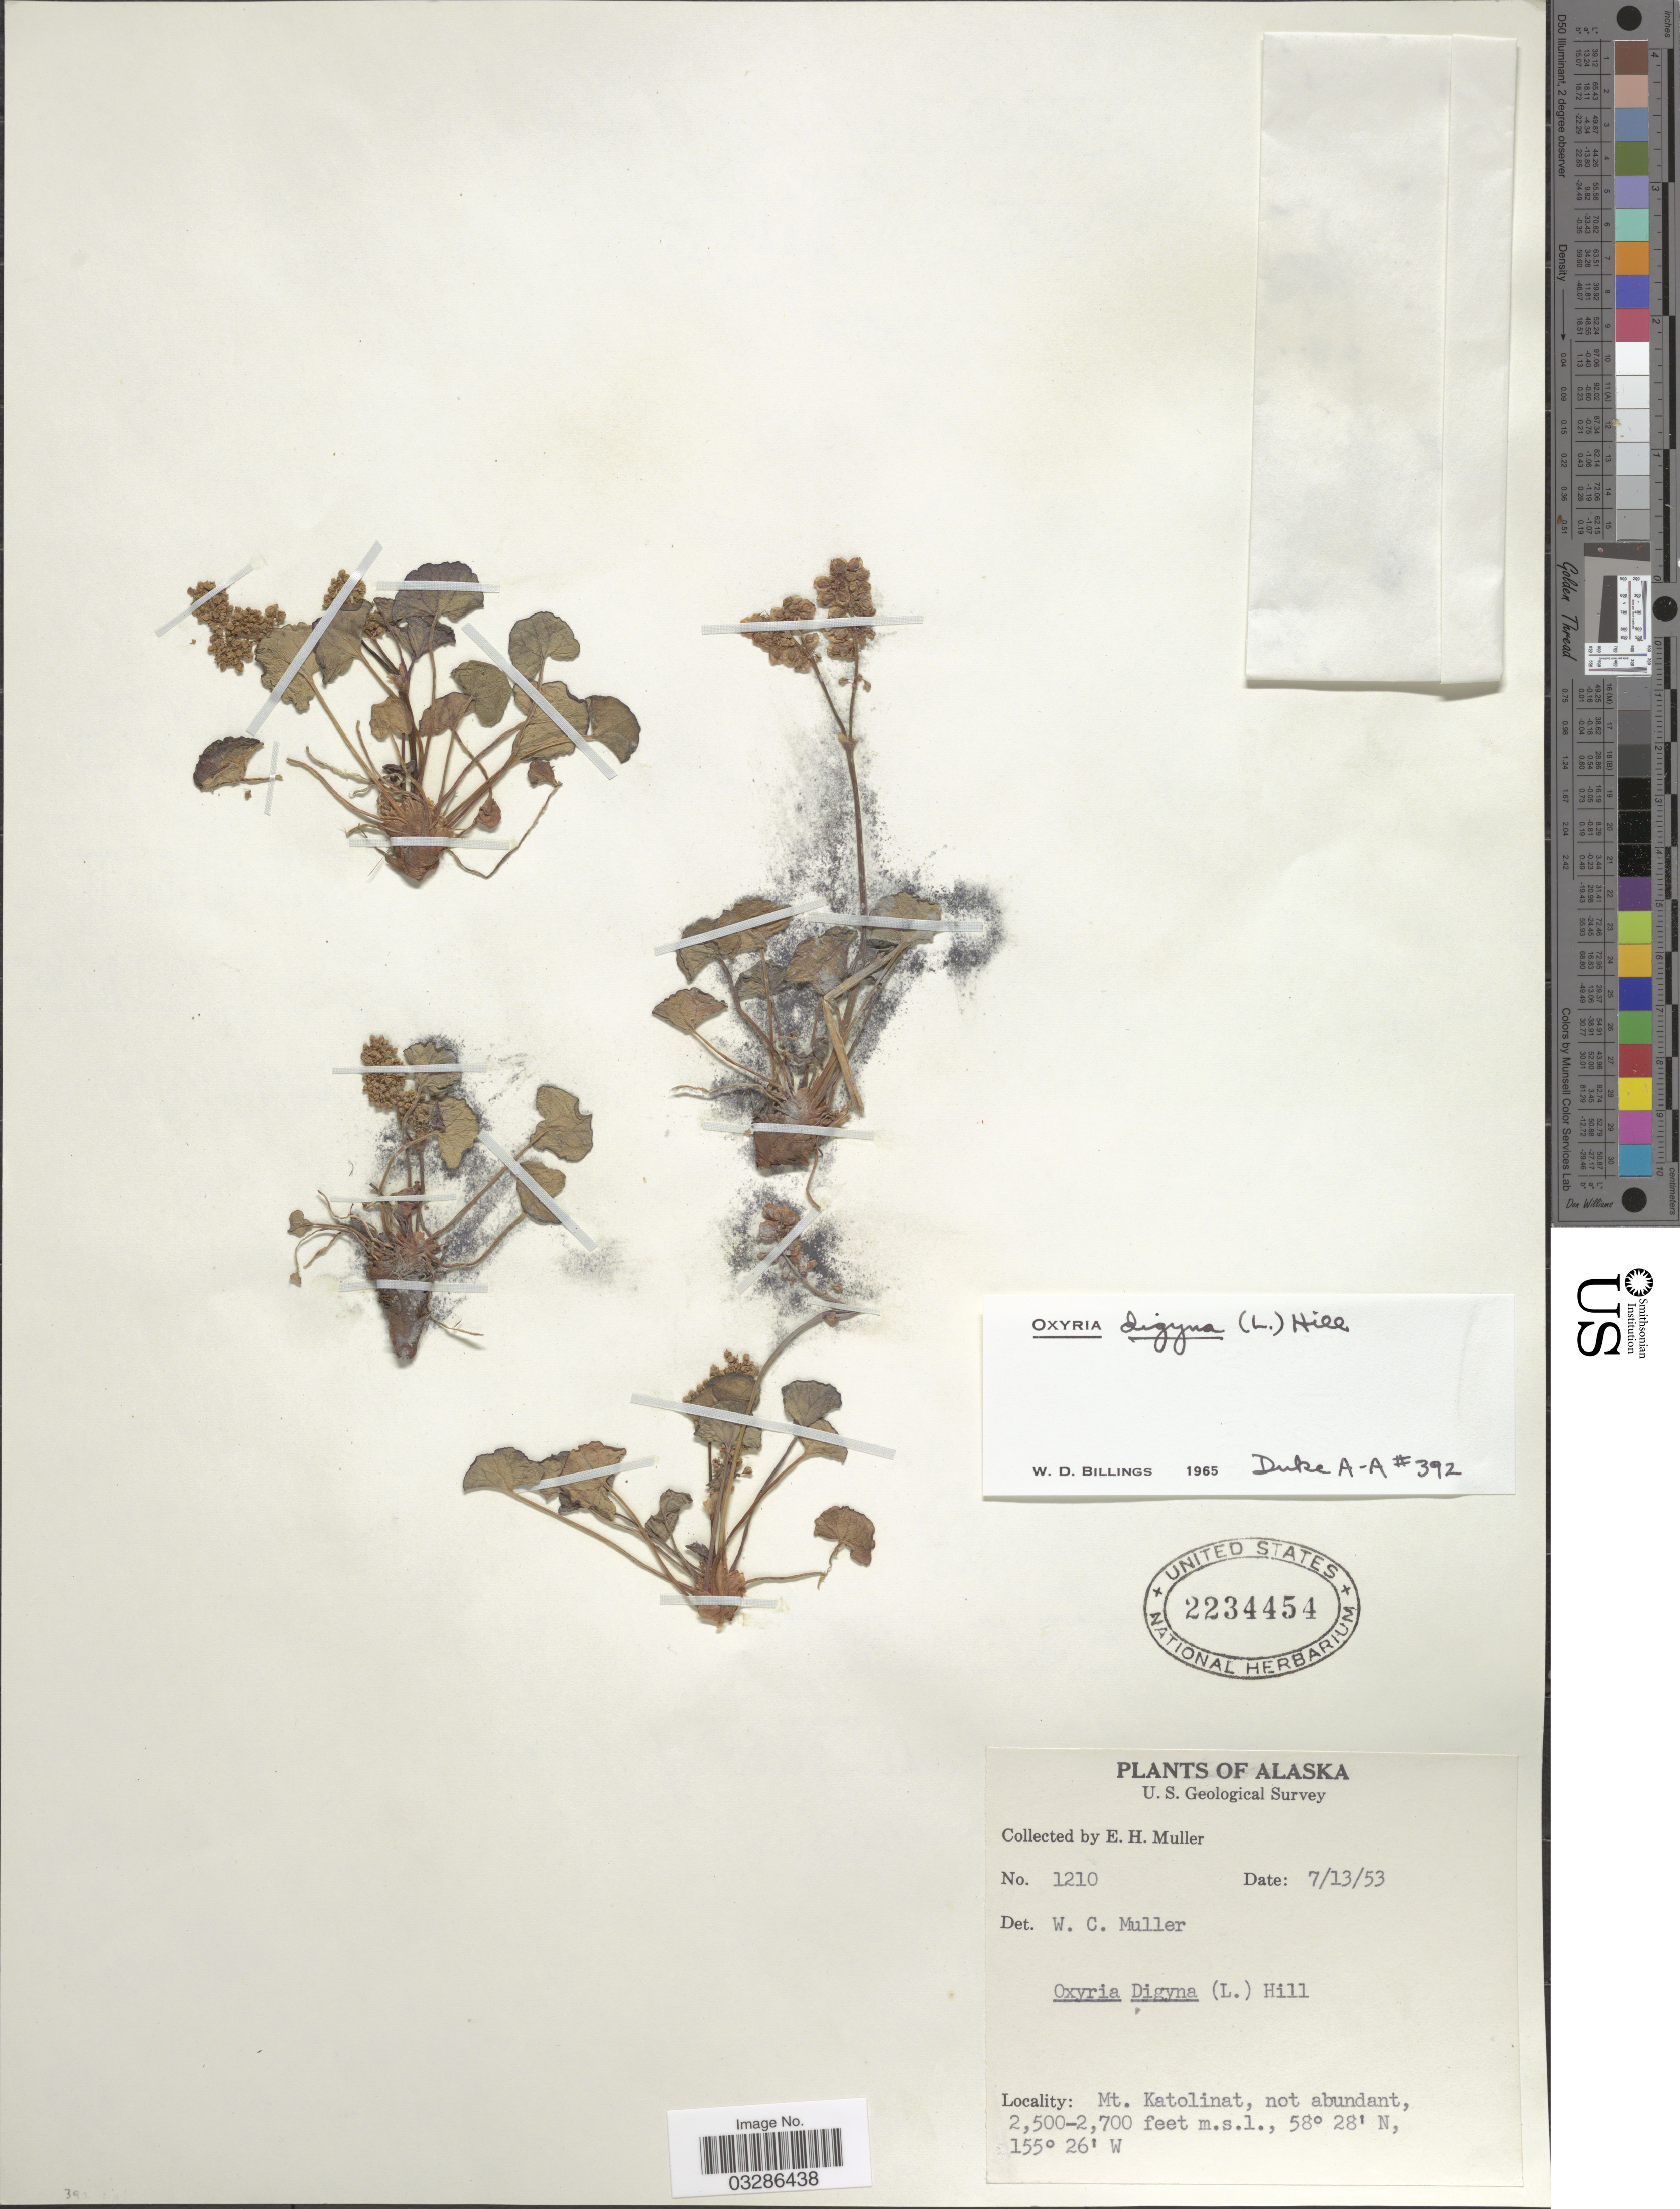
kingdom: Plantae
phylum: Tracheophyta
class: Magnoliopsida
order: Caryophyllales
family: Polygonaceae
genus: Oxyria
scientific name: Oxyria digyna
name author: (L.) Hill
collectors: E. H. Muller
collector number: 1210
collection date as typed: Transcribed d/m/y: 13/7/53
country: United States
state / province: Alaska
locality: Mt. katolinat.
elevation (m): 762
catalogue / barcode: US 2234454